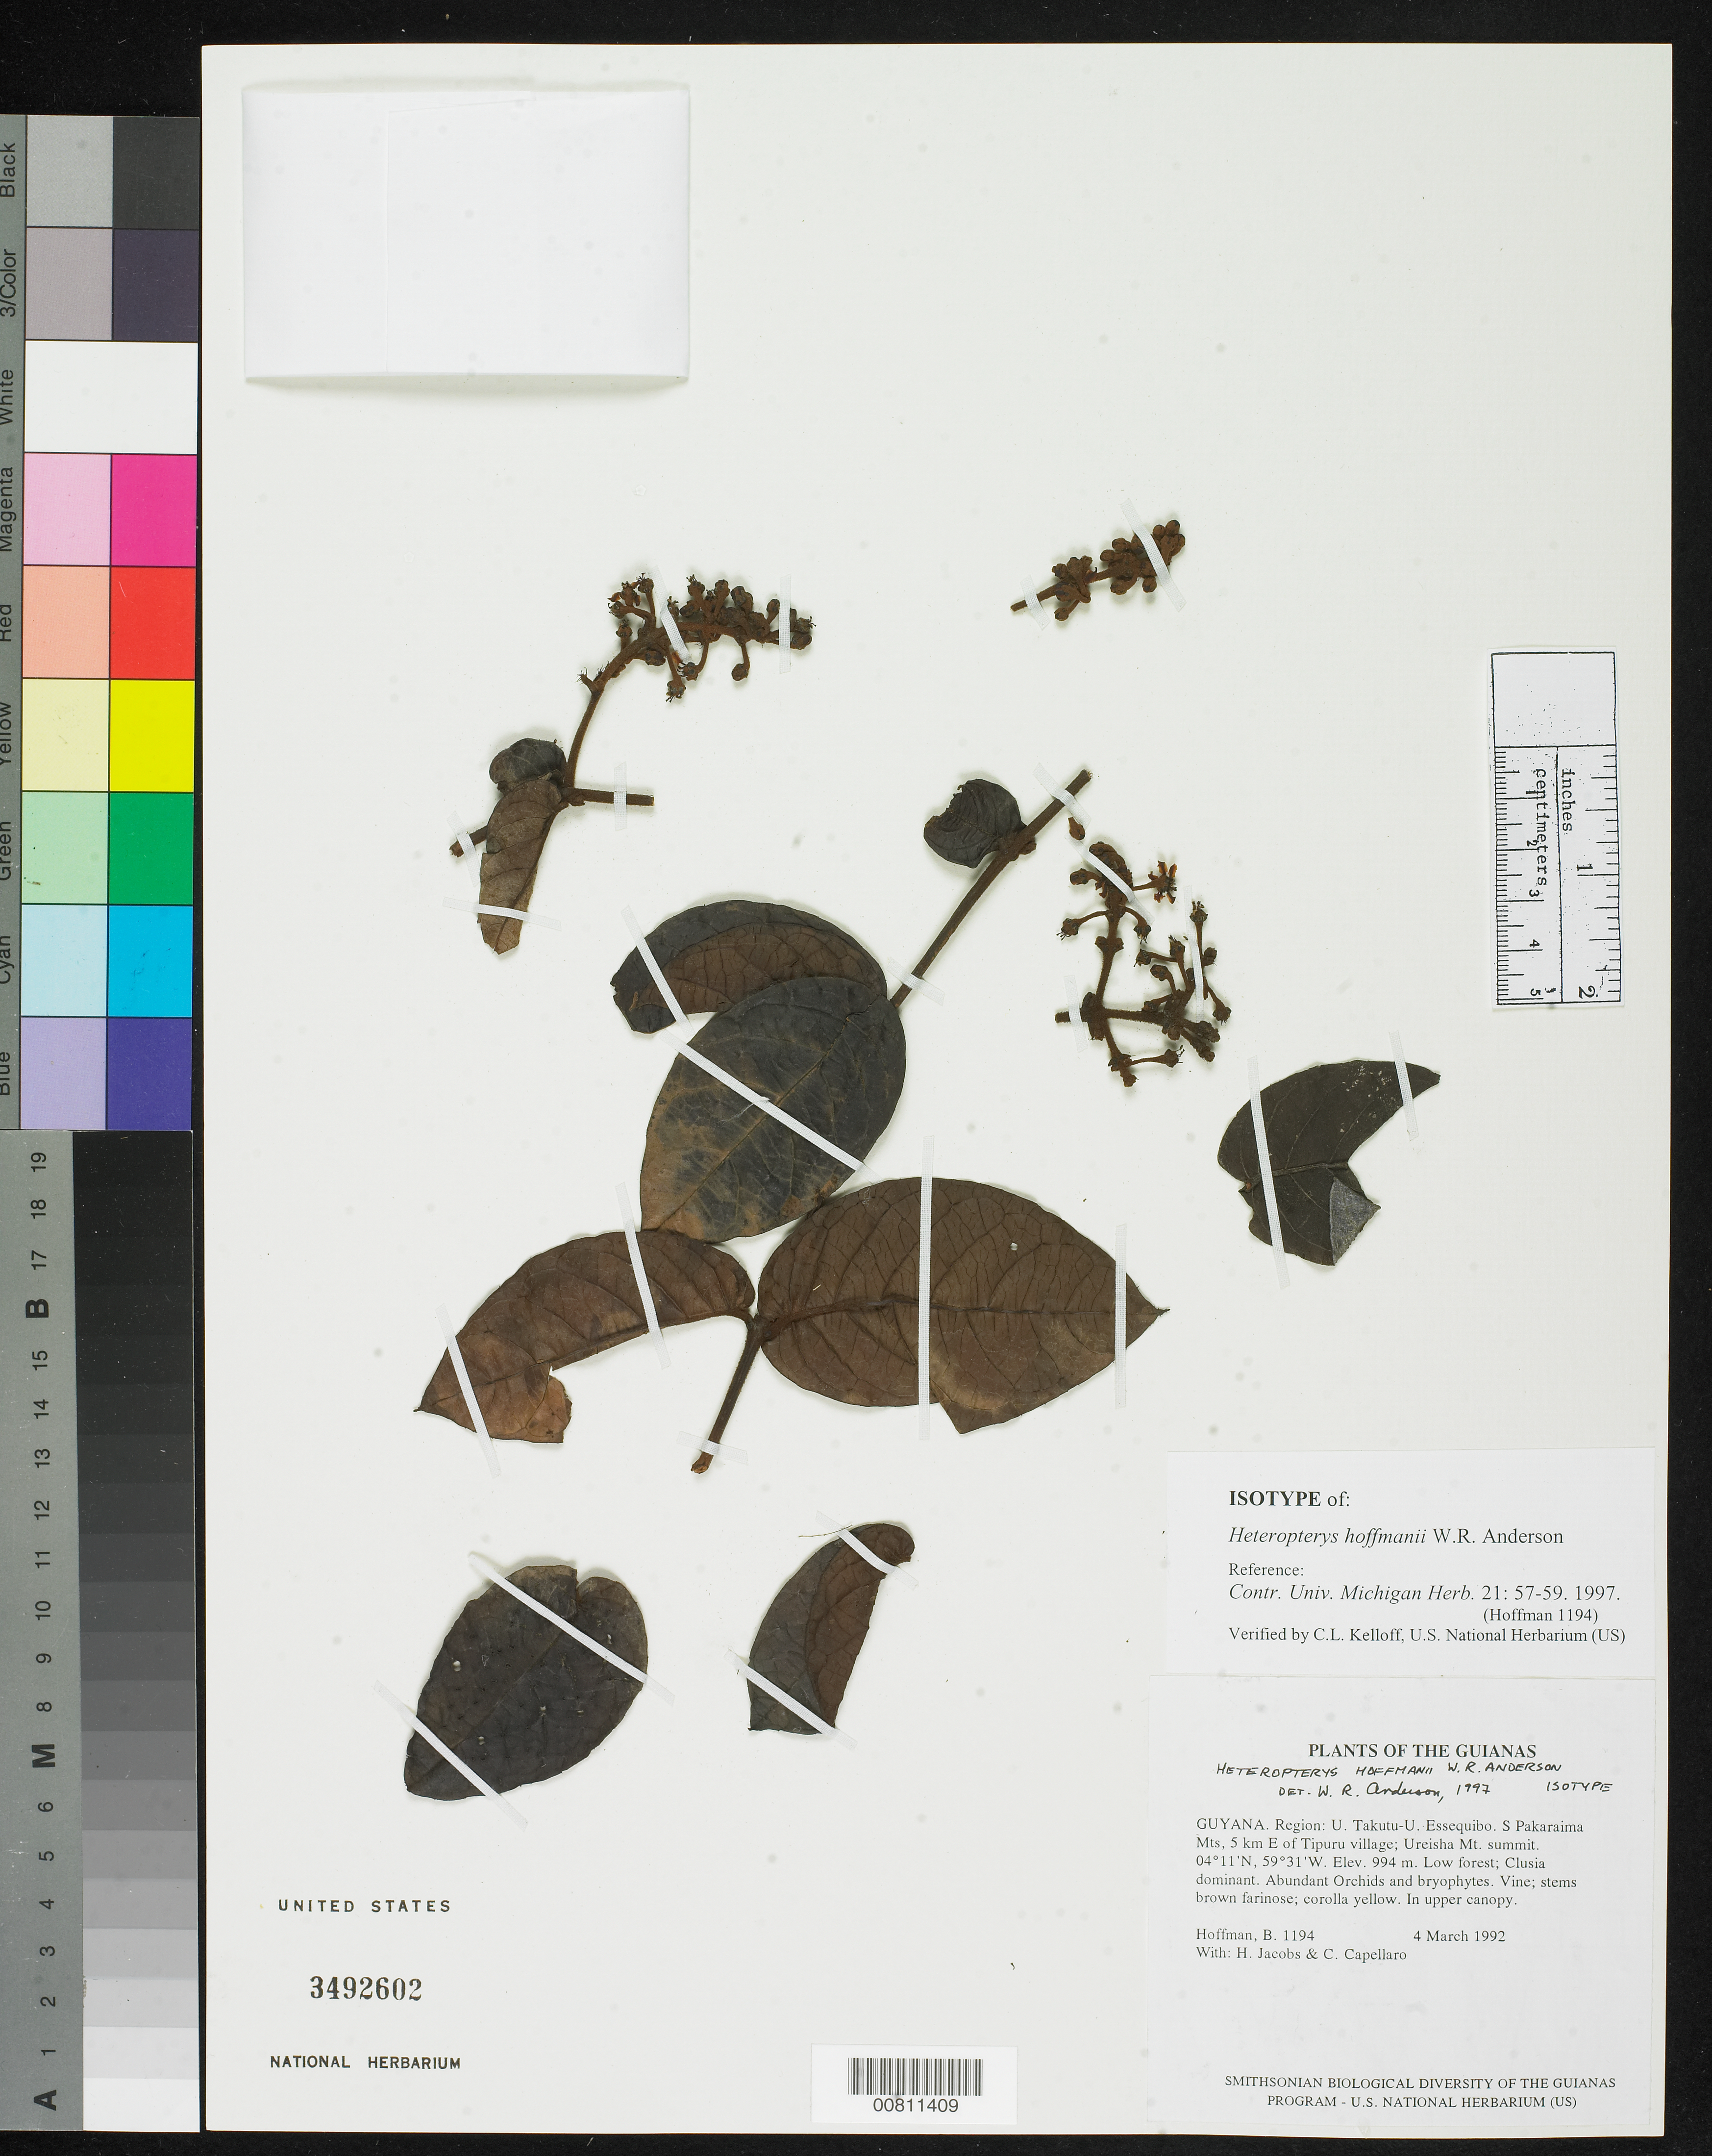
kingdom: Plantae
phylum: Tracheophyta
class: Magnoliopsida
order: Malpighiales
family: Malpighiaceae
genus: Heteropterys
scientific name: Heteropterys hoffmanii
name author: W.R. Anderson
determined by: Anderson, W. R., (MICH), University of Michigan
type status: Isotype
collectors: B. Hoffman, H. Jacobs & C. Capellaro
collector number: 1194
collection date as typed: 04 Mar 1992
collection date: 1992-03-04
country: Guyana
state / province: U. Takutu-U. Essequibo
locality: Region: U. Takutu-U. Essequibo. S. Pakaraima Mts., 5 km E of tipuru village; Ureisha mt. summit.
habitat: Low forest.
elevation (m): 994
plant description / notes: Holotype at BRG. Isotype: US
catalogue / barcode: US 3492602